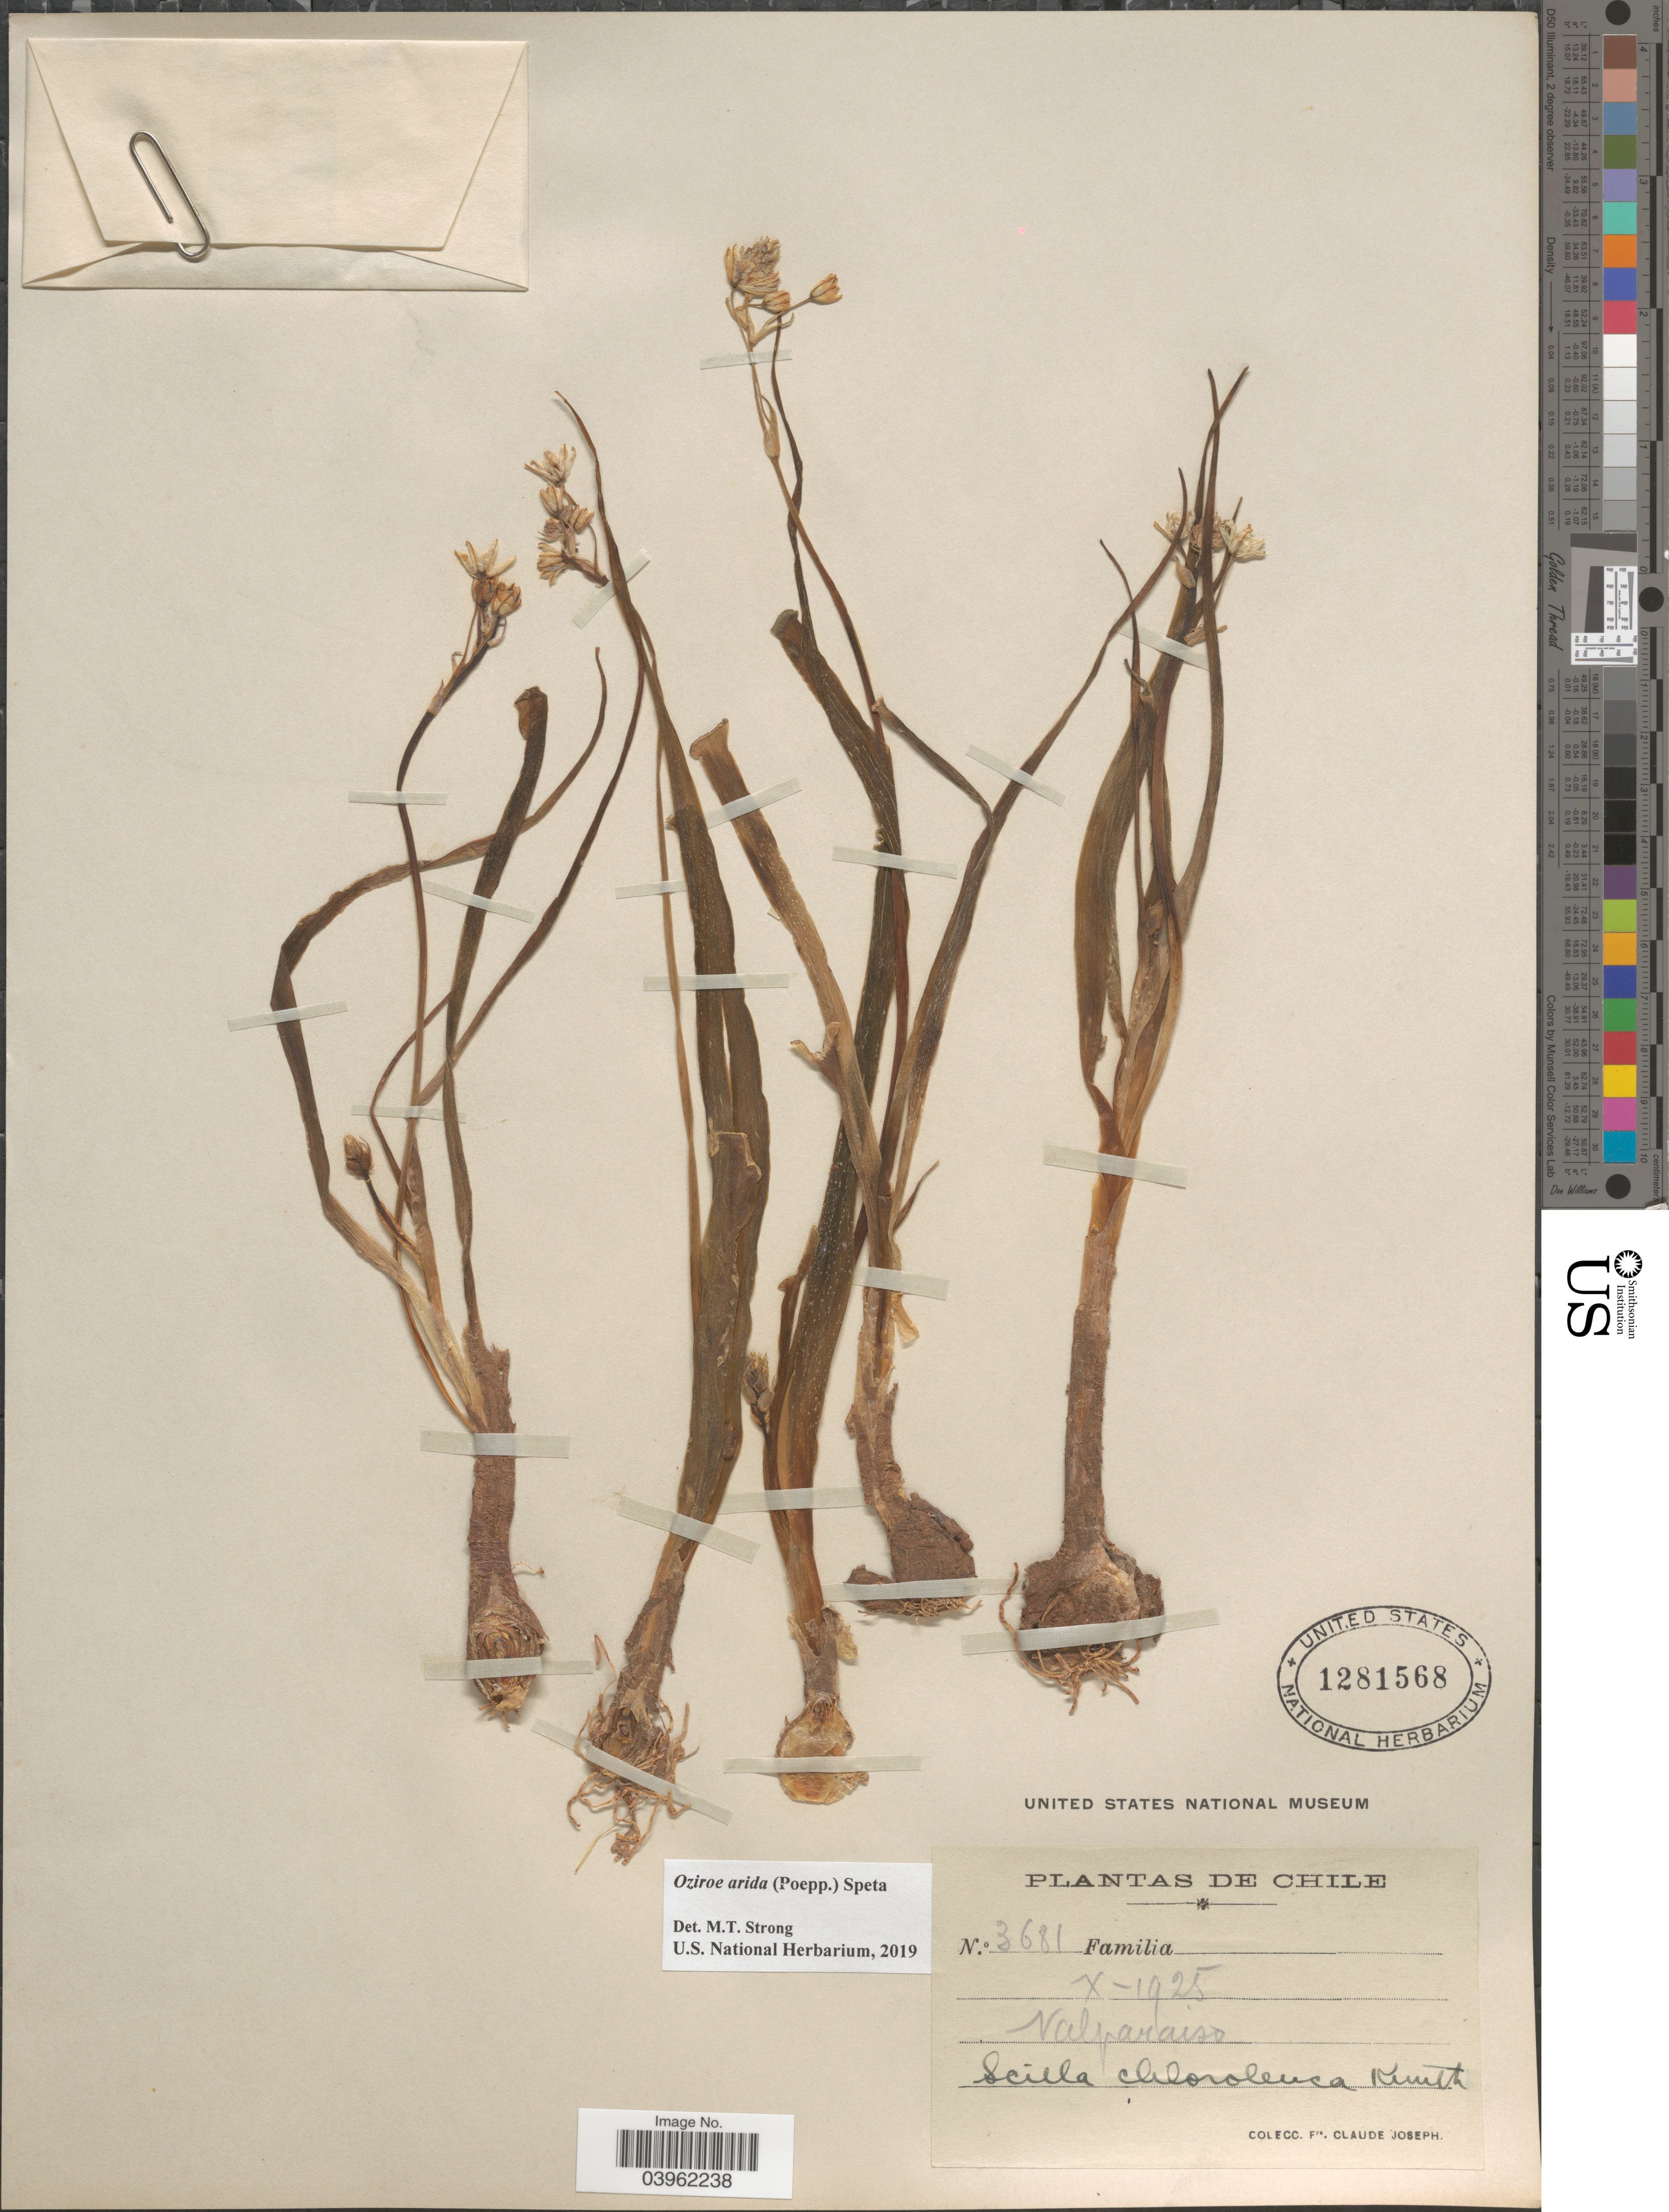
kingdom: Plantae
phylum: Tracheophyta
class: Liliopsida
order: Asparagales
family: Asparagaceae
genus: Oziroe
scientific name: Oziroë arida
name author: (Poepp.) Speta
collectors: Bro. Claude-Joseph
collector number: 3681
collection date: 1925-10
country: Chile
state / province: Valparaíso (V)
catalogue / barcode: US 1281568